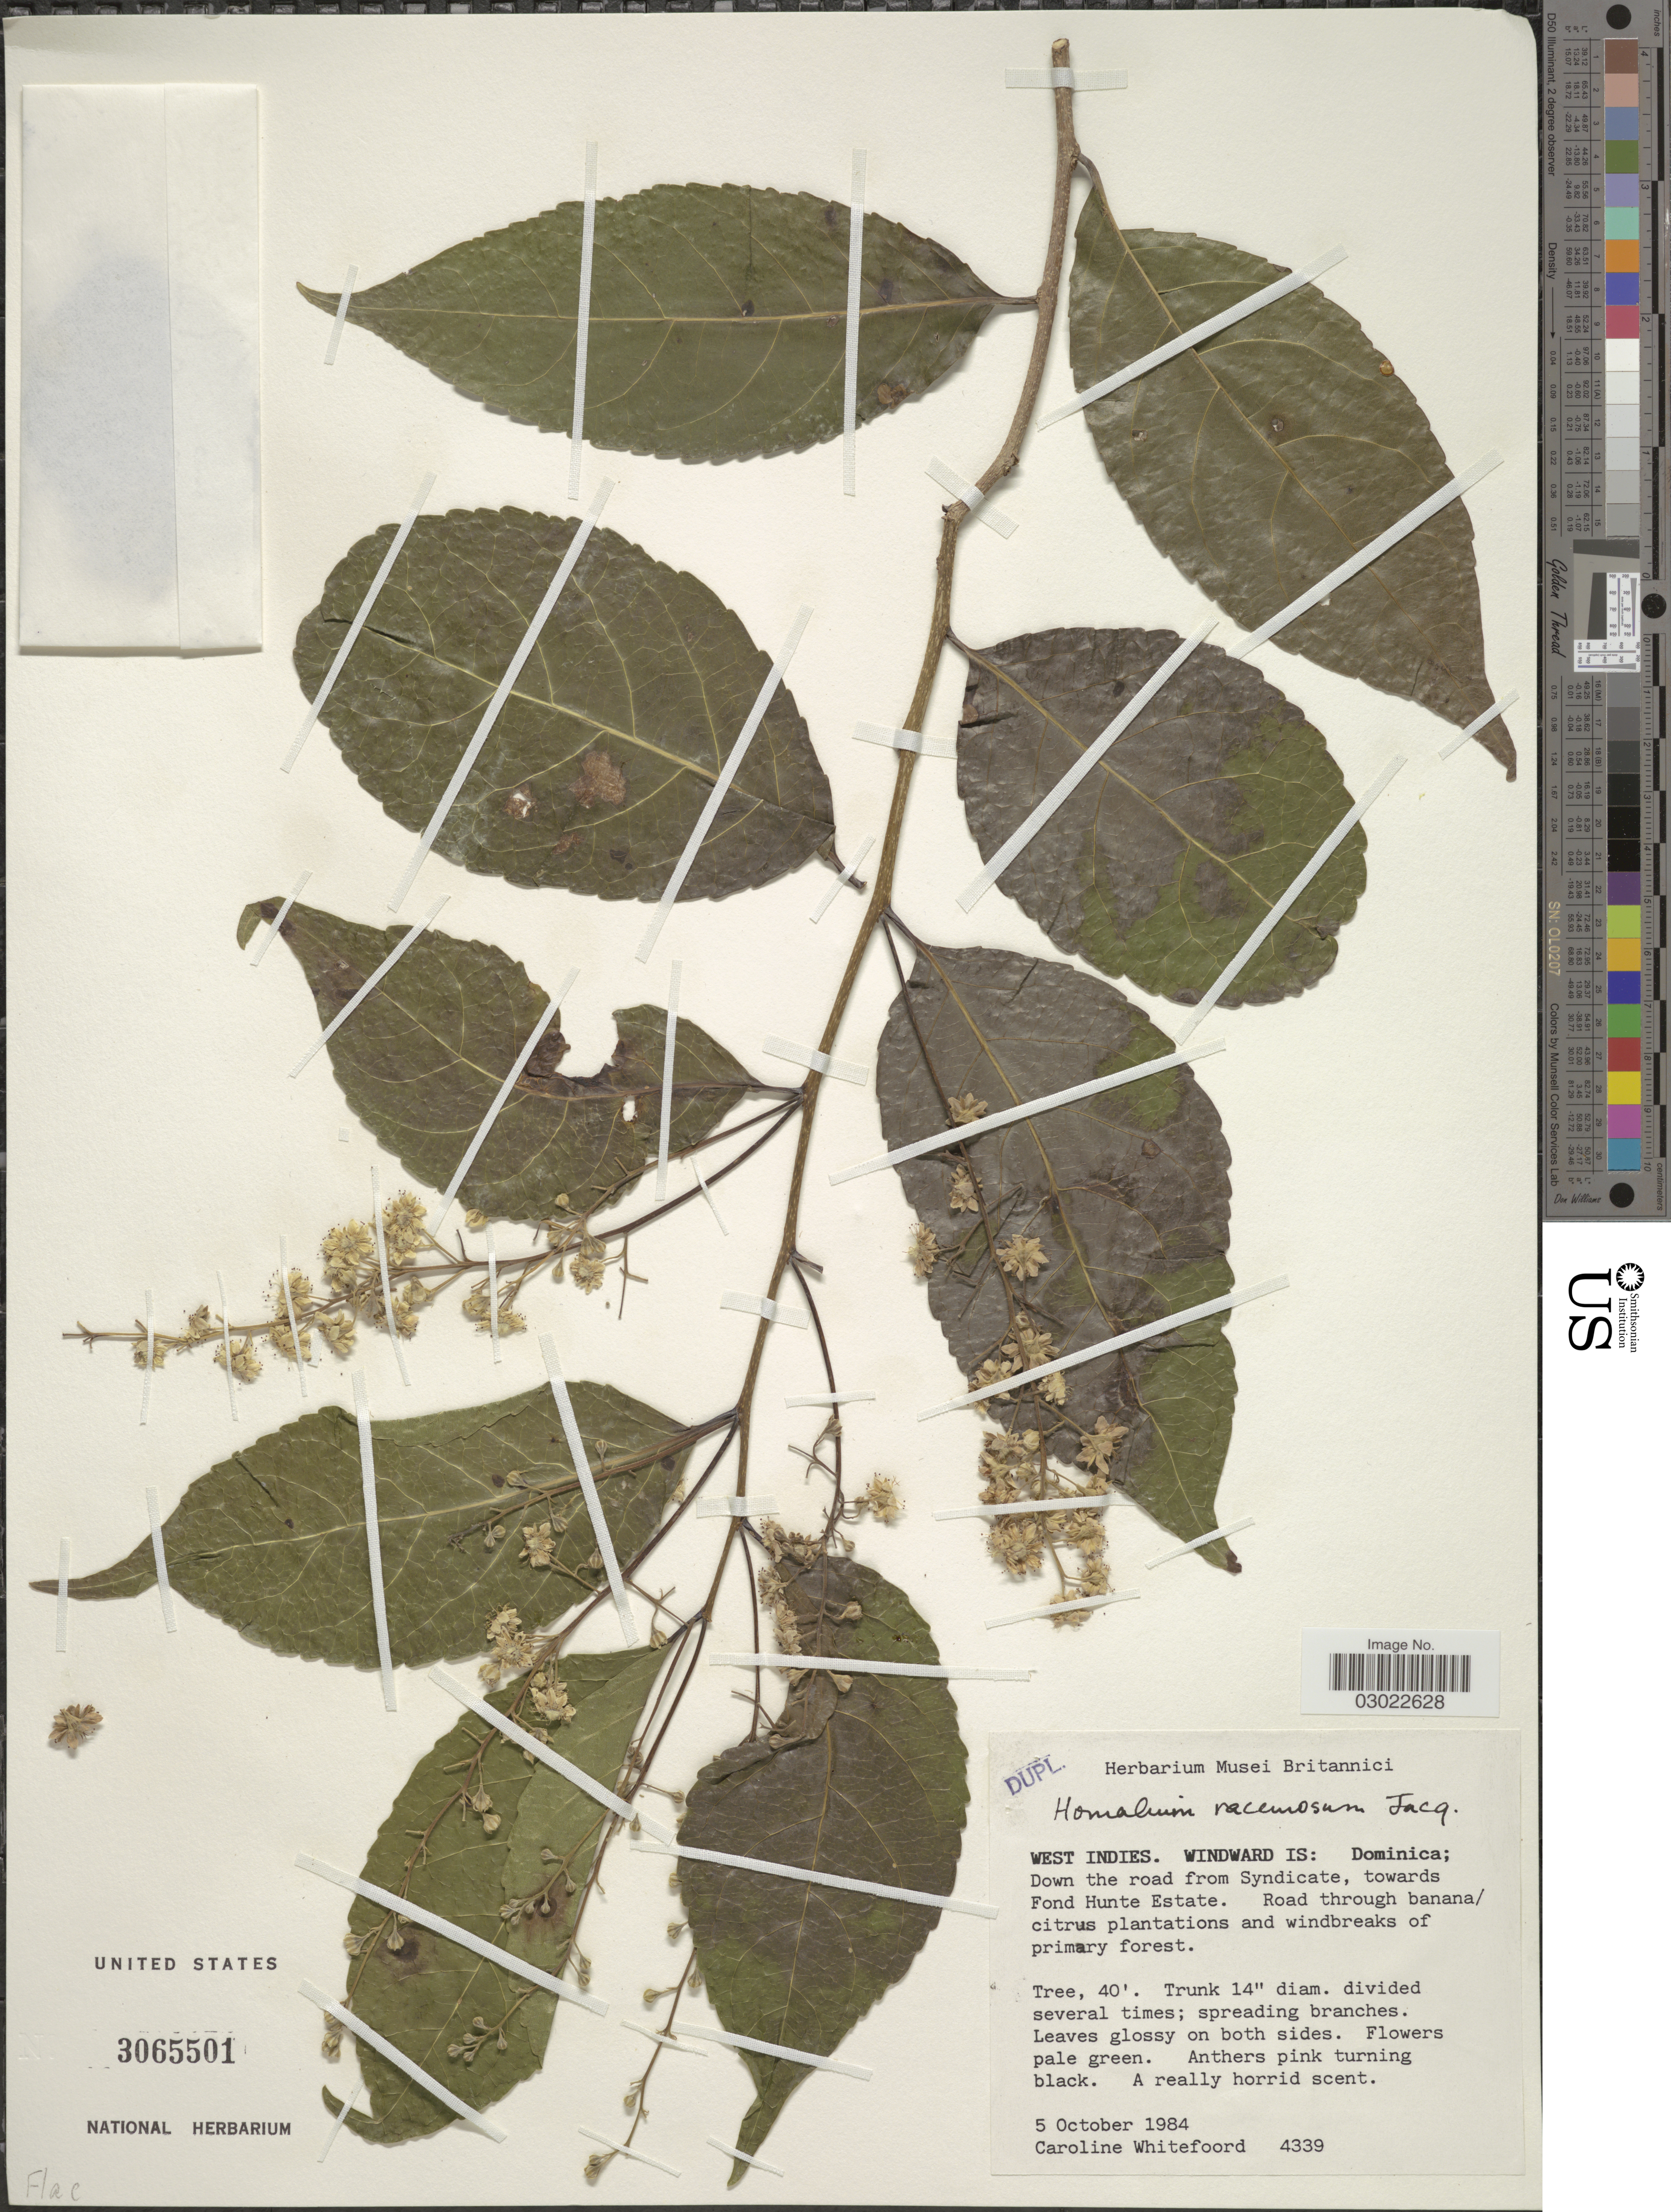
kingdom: Plantae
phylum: Tracheophyta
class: Magnoliopsida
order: Malpighiales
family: Salicaceae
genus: Homalium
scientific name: Homalium racemosum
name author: Jacq.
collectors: C. Whitefoord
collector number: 4339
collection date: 1984-10-05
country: Dominica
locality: Windward Is: Down the road from Syndicate, toward Fond Hunte Estate.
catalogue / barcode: US 3065501